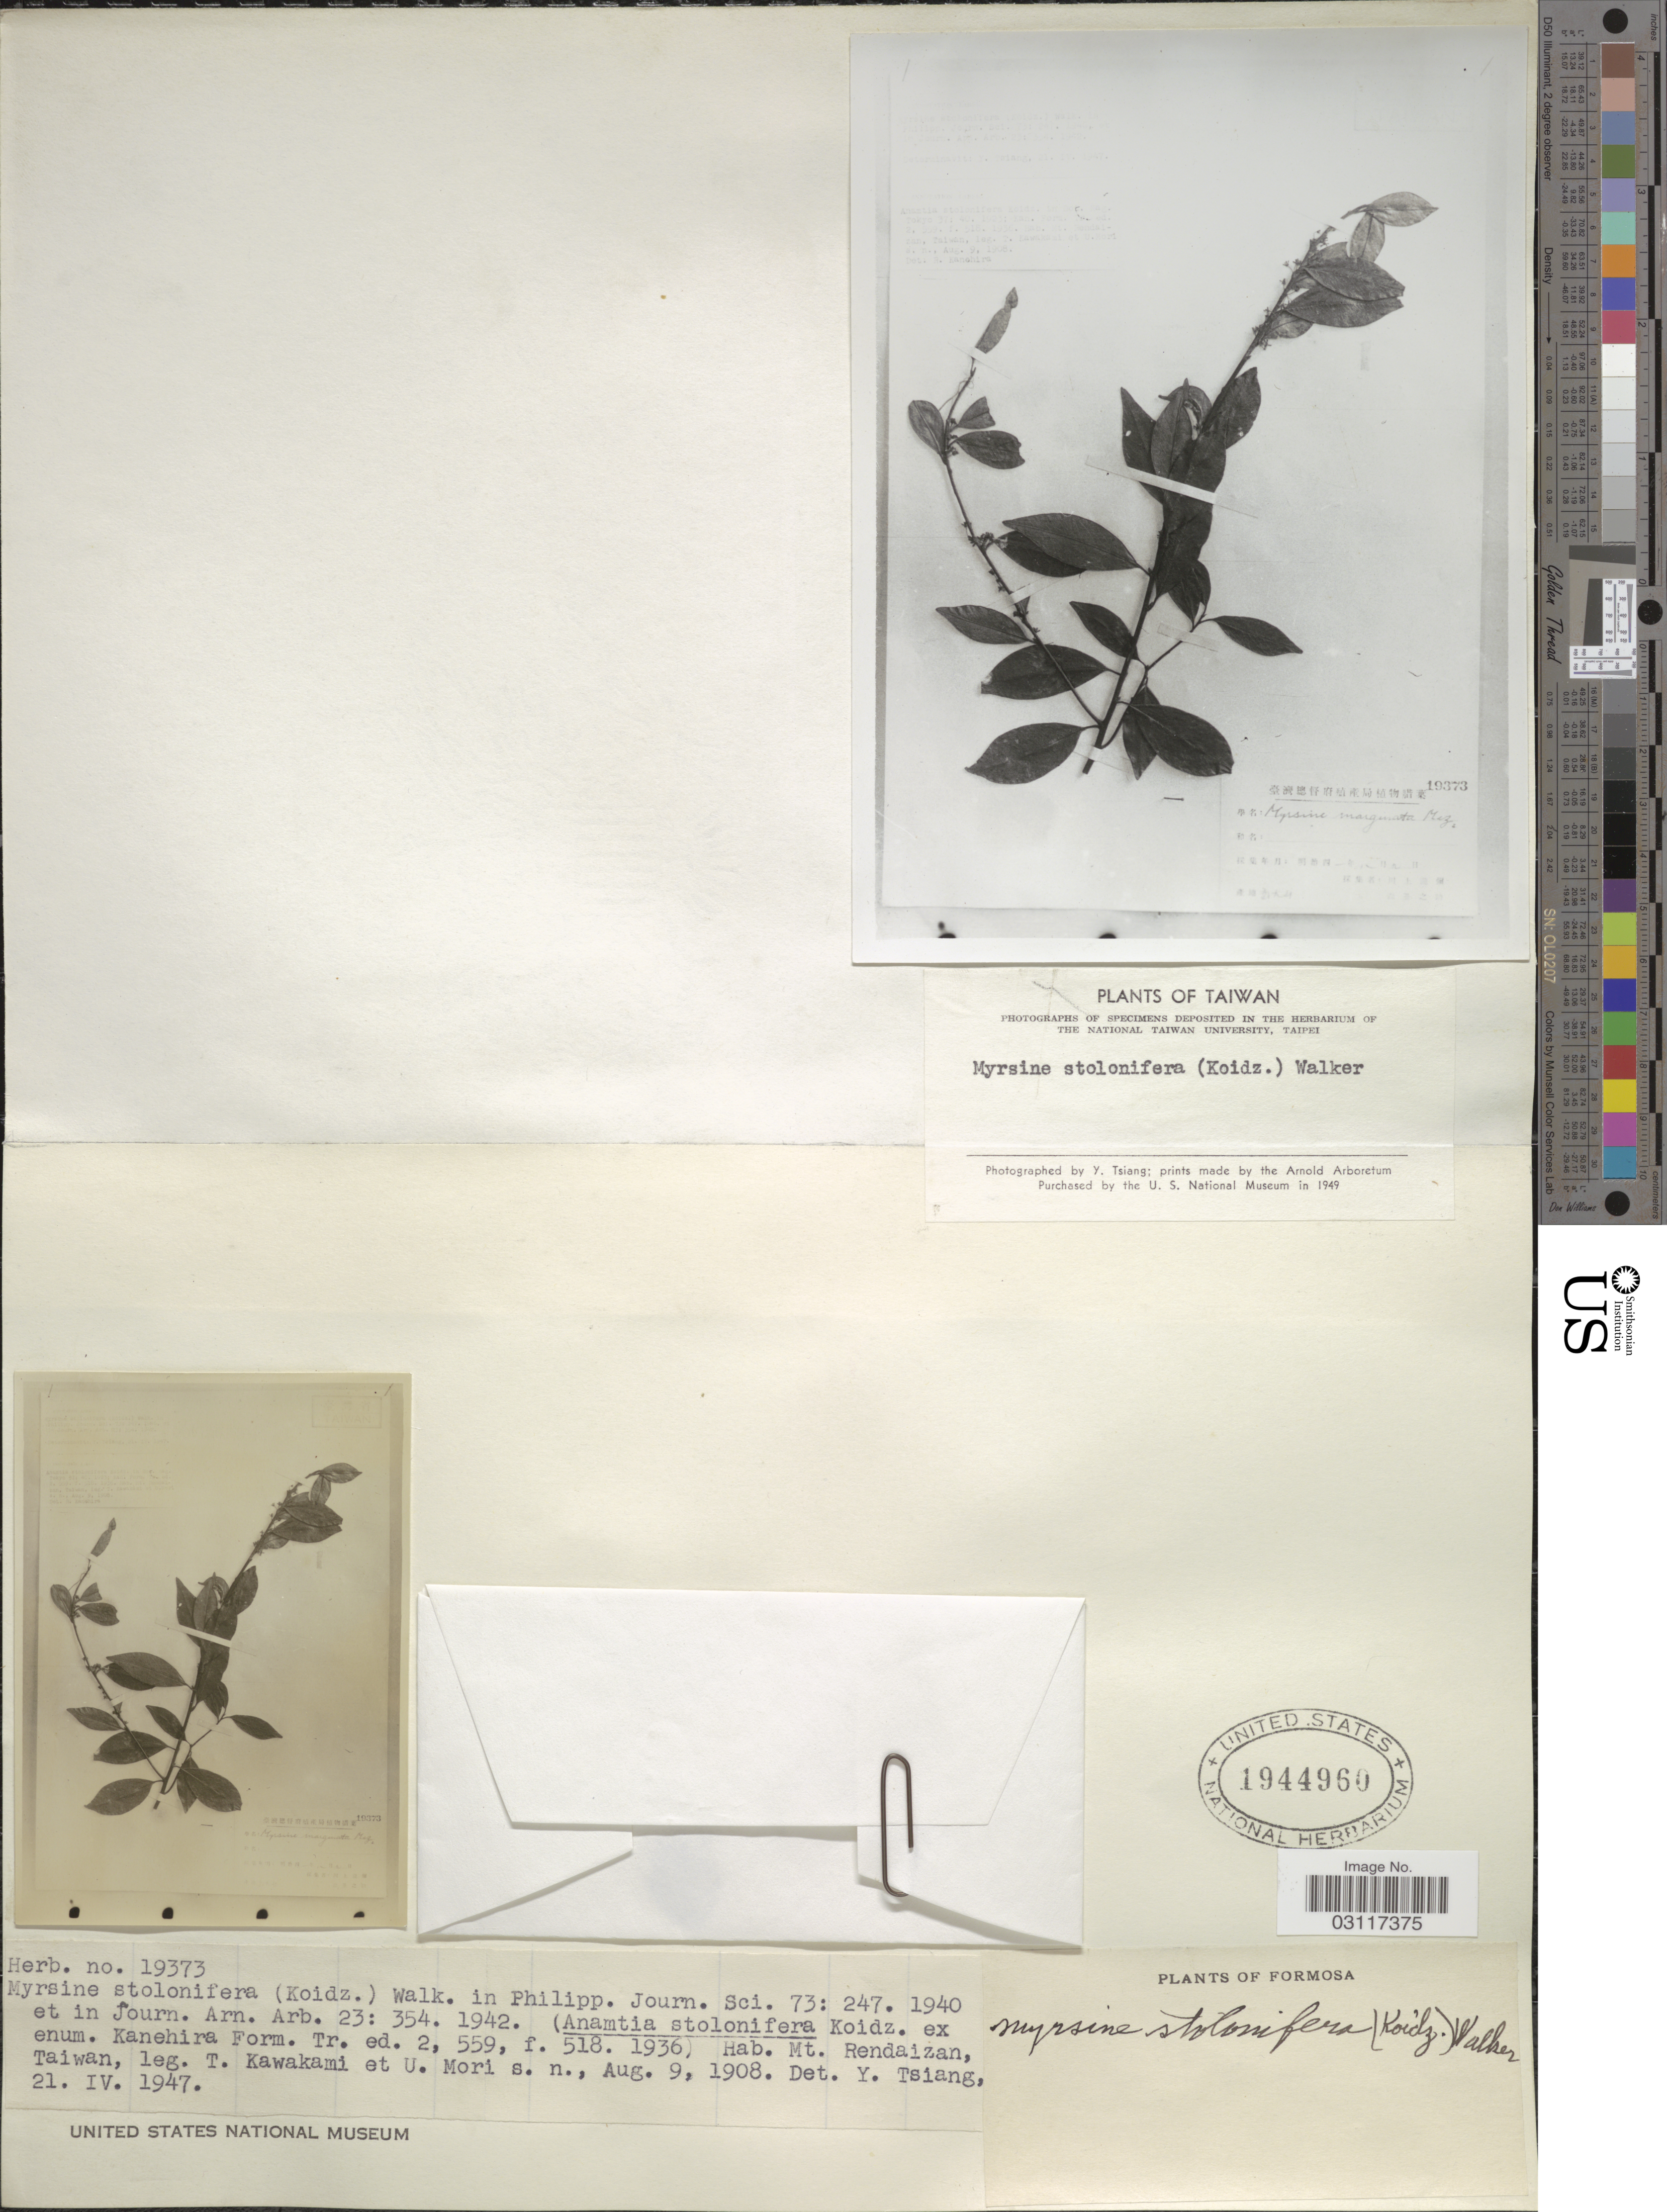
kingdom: Plantae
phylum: Tracheophyta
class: Magnoliopsida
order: Ericales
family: Primulaceae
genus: Myrsine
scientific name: Myrsine stolonifera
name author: (Koidzumi) E. Walker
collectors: T. Kawakami & U. Mori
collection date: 1908-08-09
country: Taiwan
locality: Formosa, Mt. Rendaizan, Taiwan.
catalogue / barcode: US 1944960